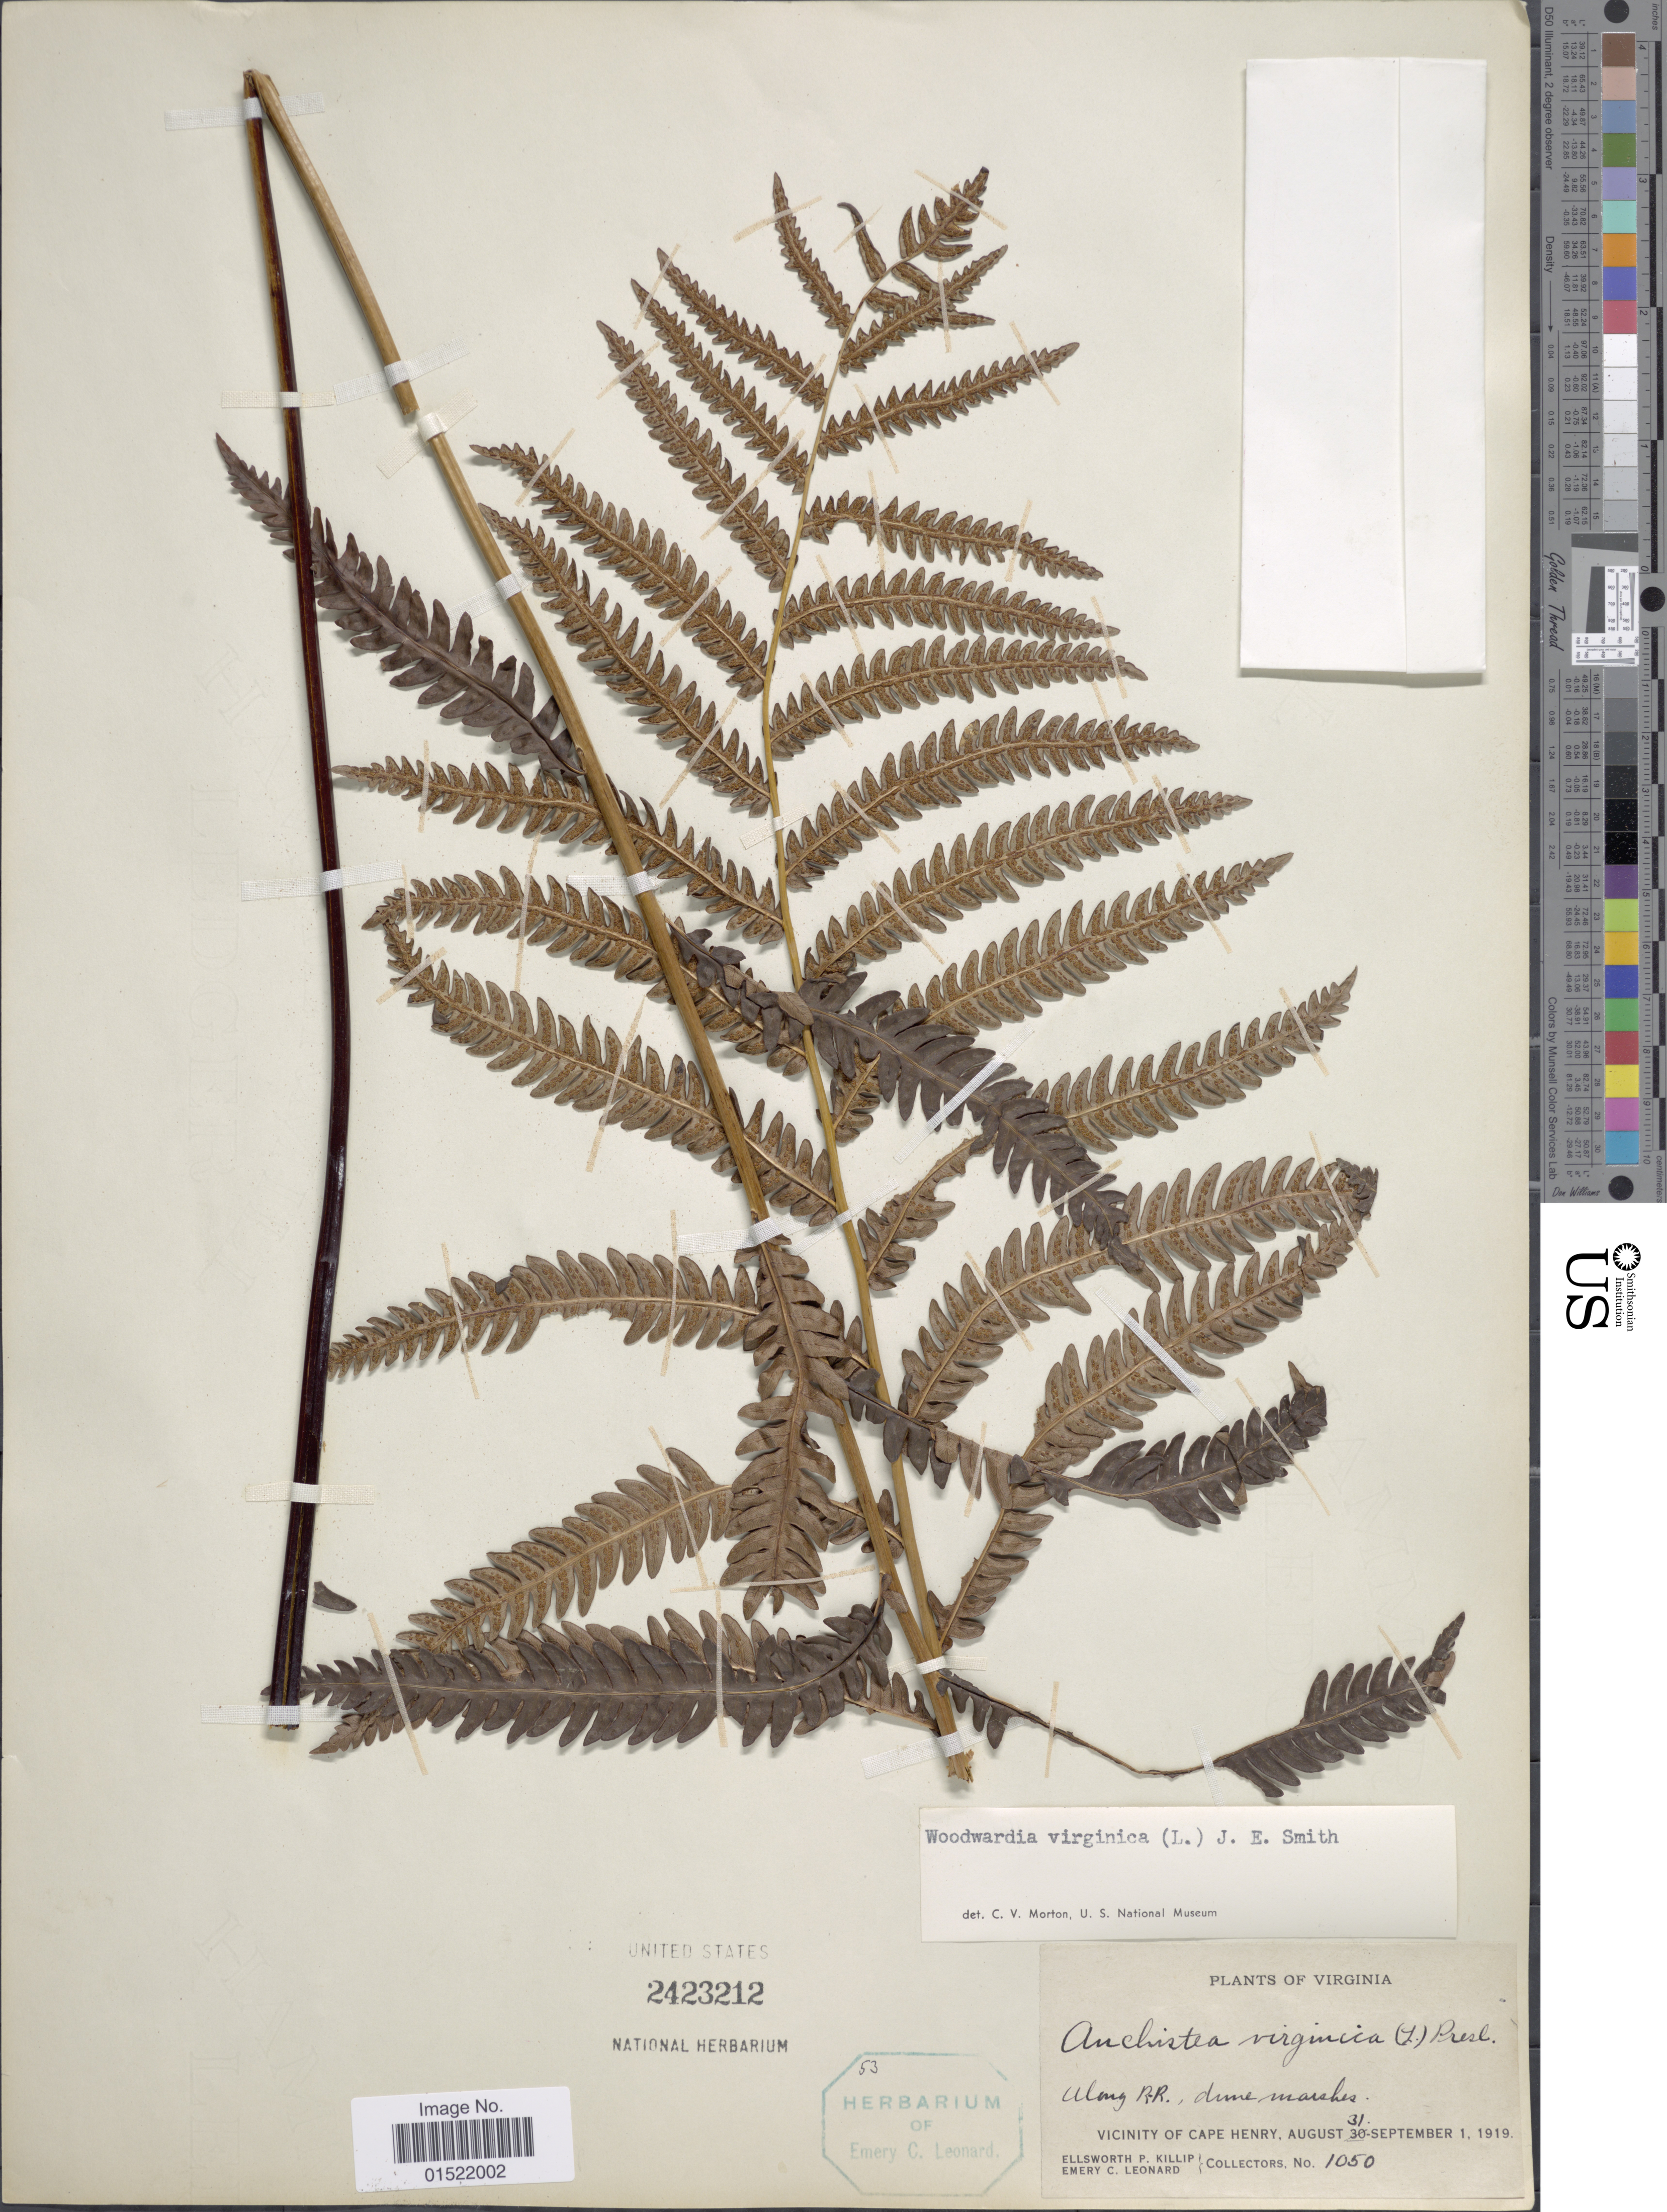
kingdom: Plantae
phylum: Tracheophyta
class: Polypodiopsida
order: Polypodiales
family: Blechnaceae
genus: Woodwardia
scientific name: Woodwardia virginica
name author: (L.) R.M. Sm.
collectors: E. P. Killip & E. C. Leonard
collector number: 1050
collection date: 1919-08-31/1919-09-01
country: United States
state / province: Virginia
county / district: City of Virginia Beach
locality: Vicinity of Cape Henry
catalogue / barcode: US 2423212